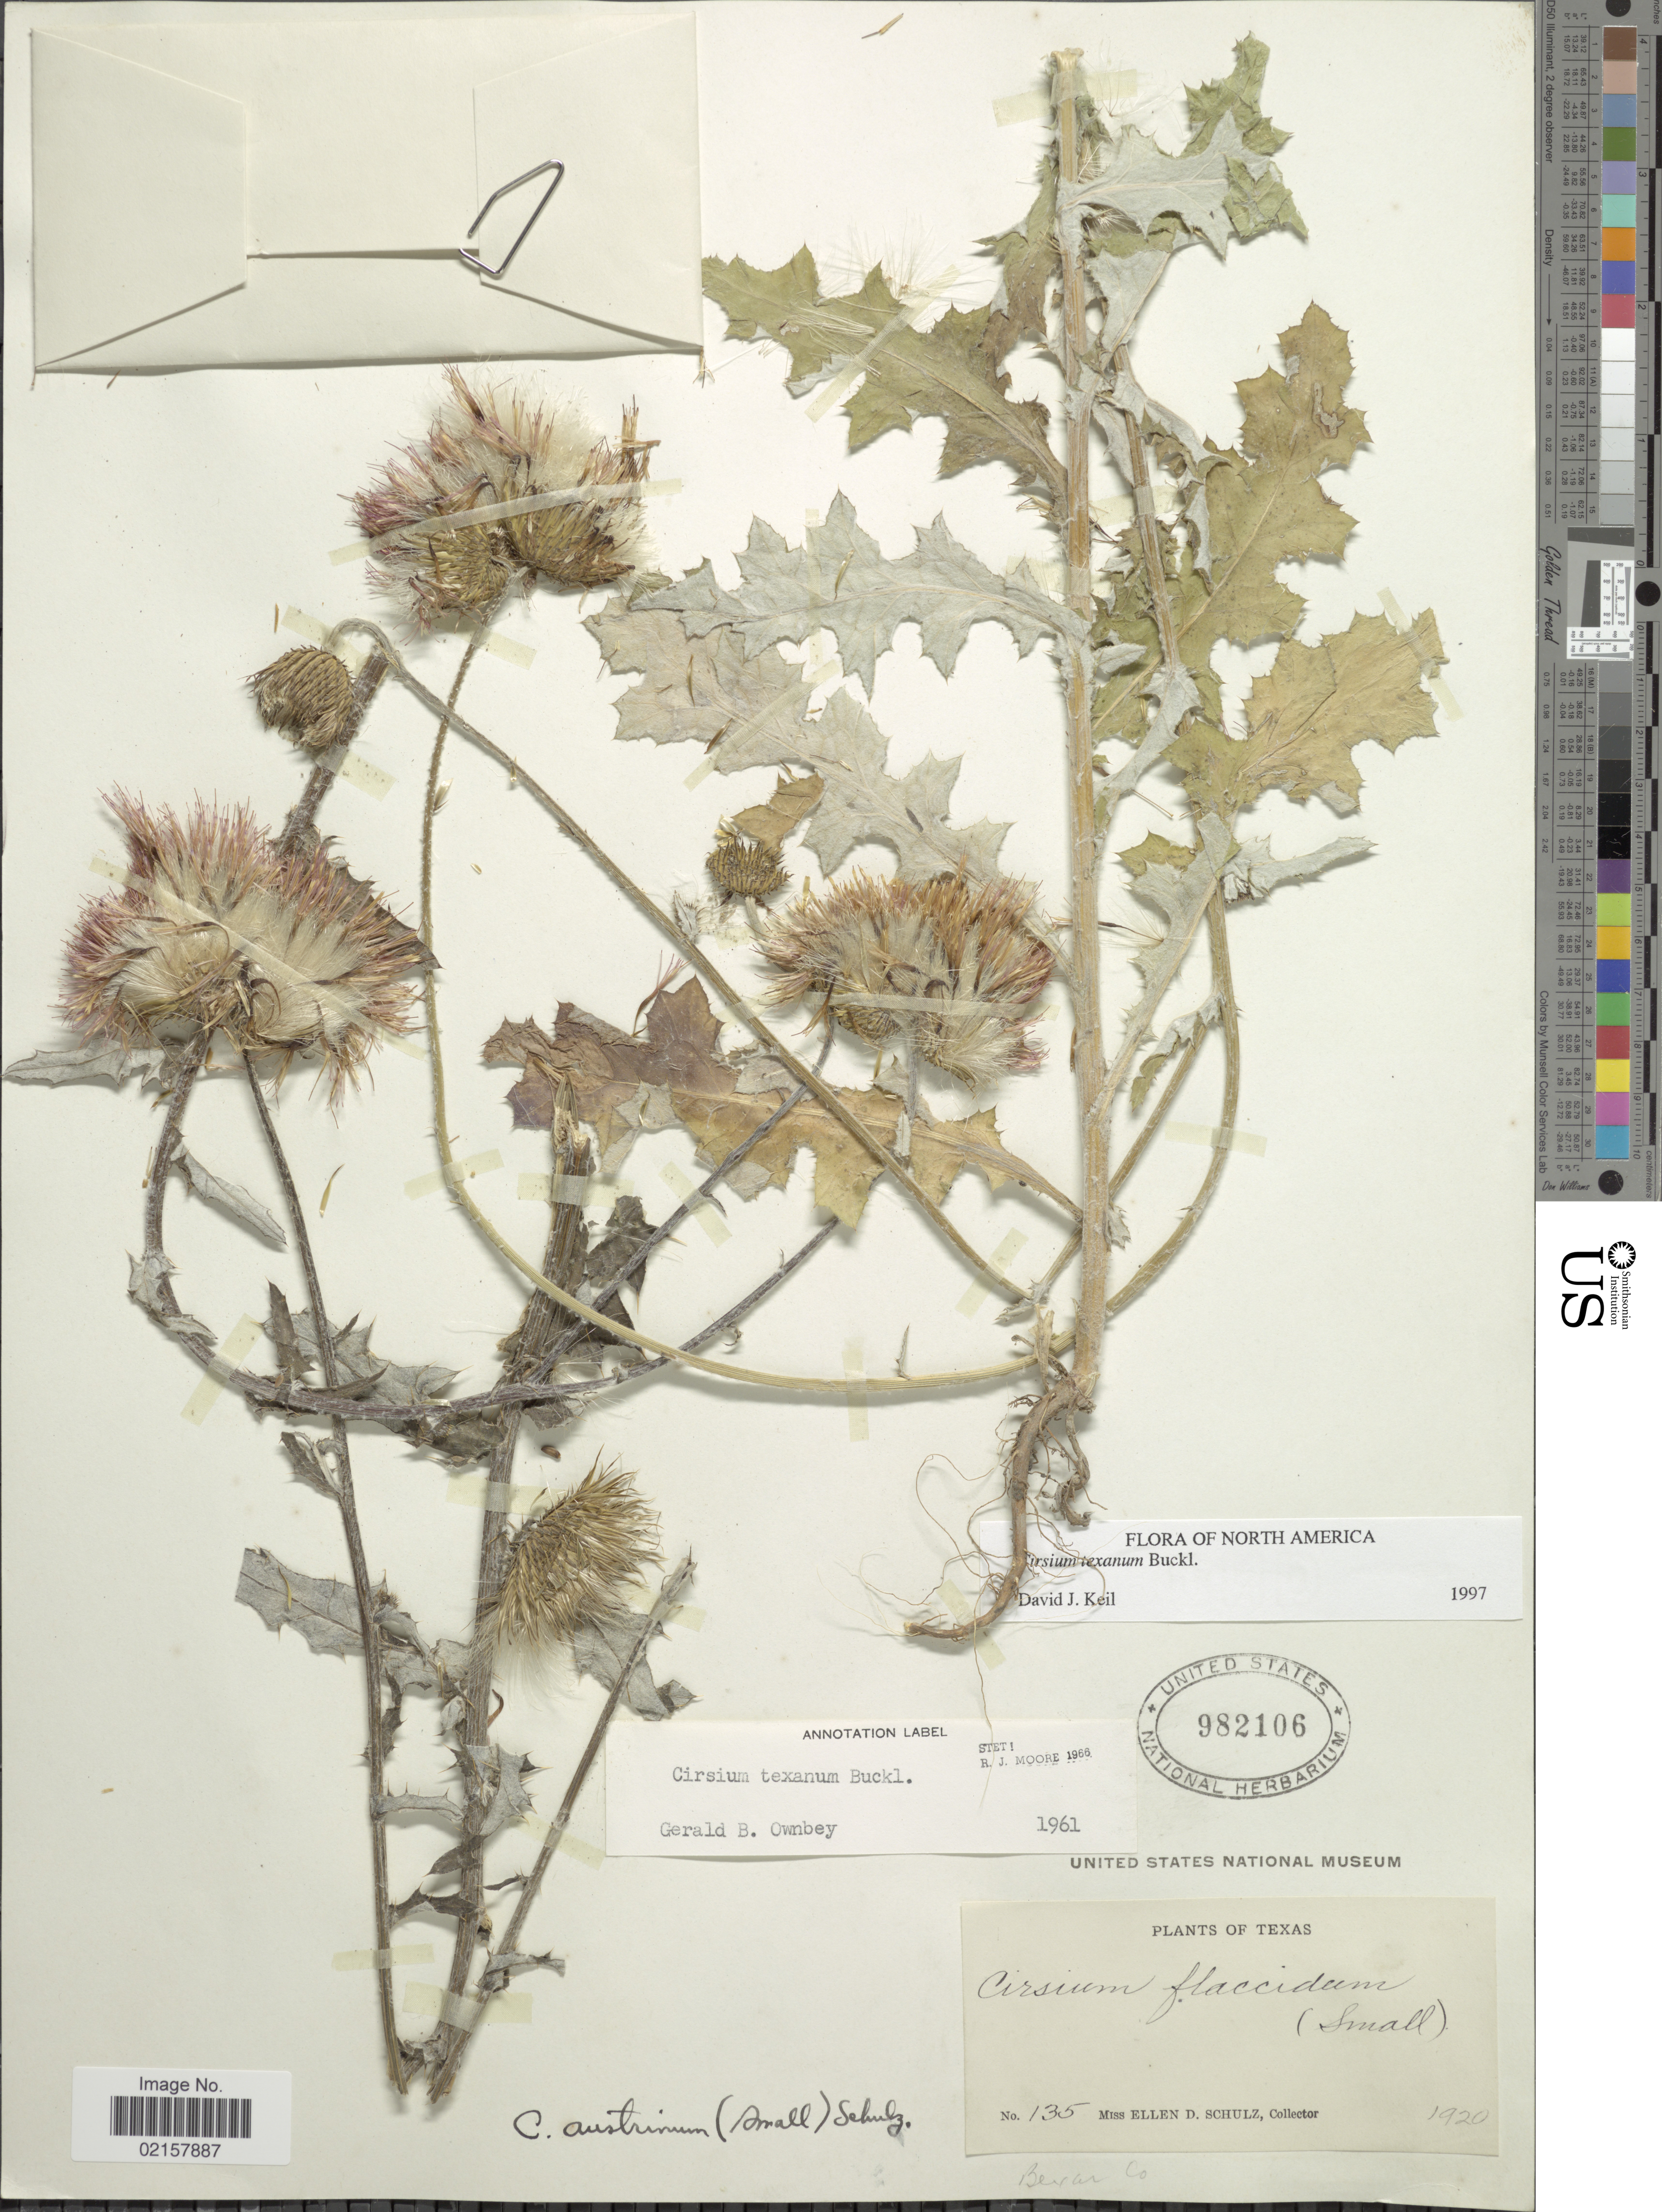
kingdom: Plantae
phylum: Tracheophyta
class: Magnoliopsida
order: Asterales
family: Asteraceae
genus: Cirsium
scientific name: Cirsium texanum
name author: Buckley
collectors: E. D. Schulz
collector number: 135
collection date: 1920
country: United States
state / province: Texas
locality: Bexar Co.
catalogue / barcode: US 982106